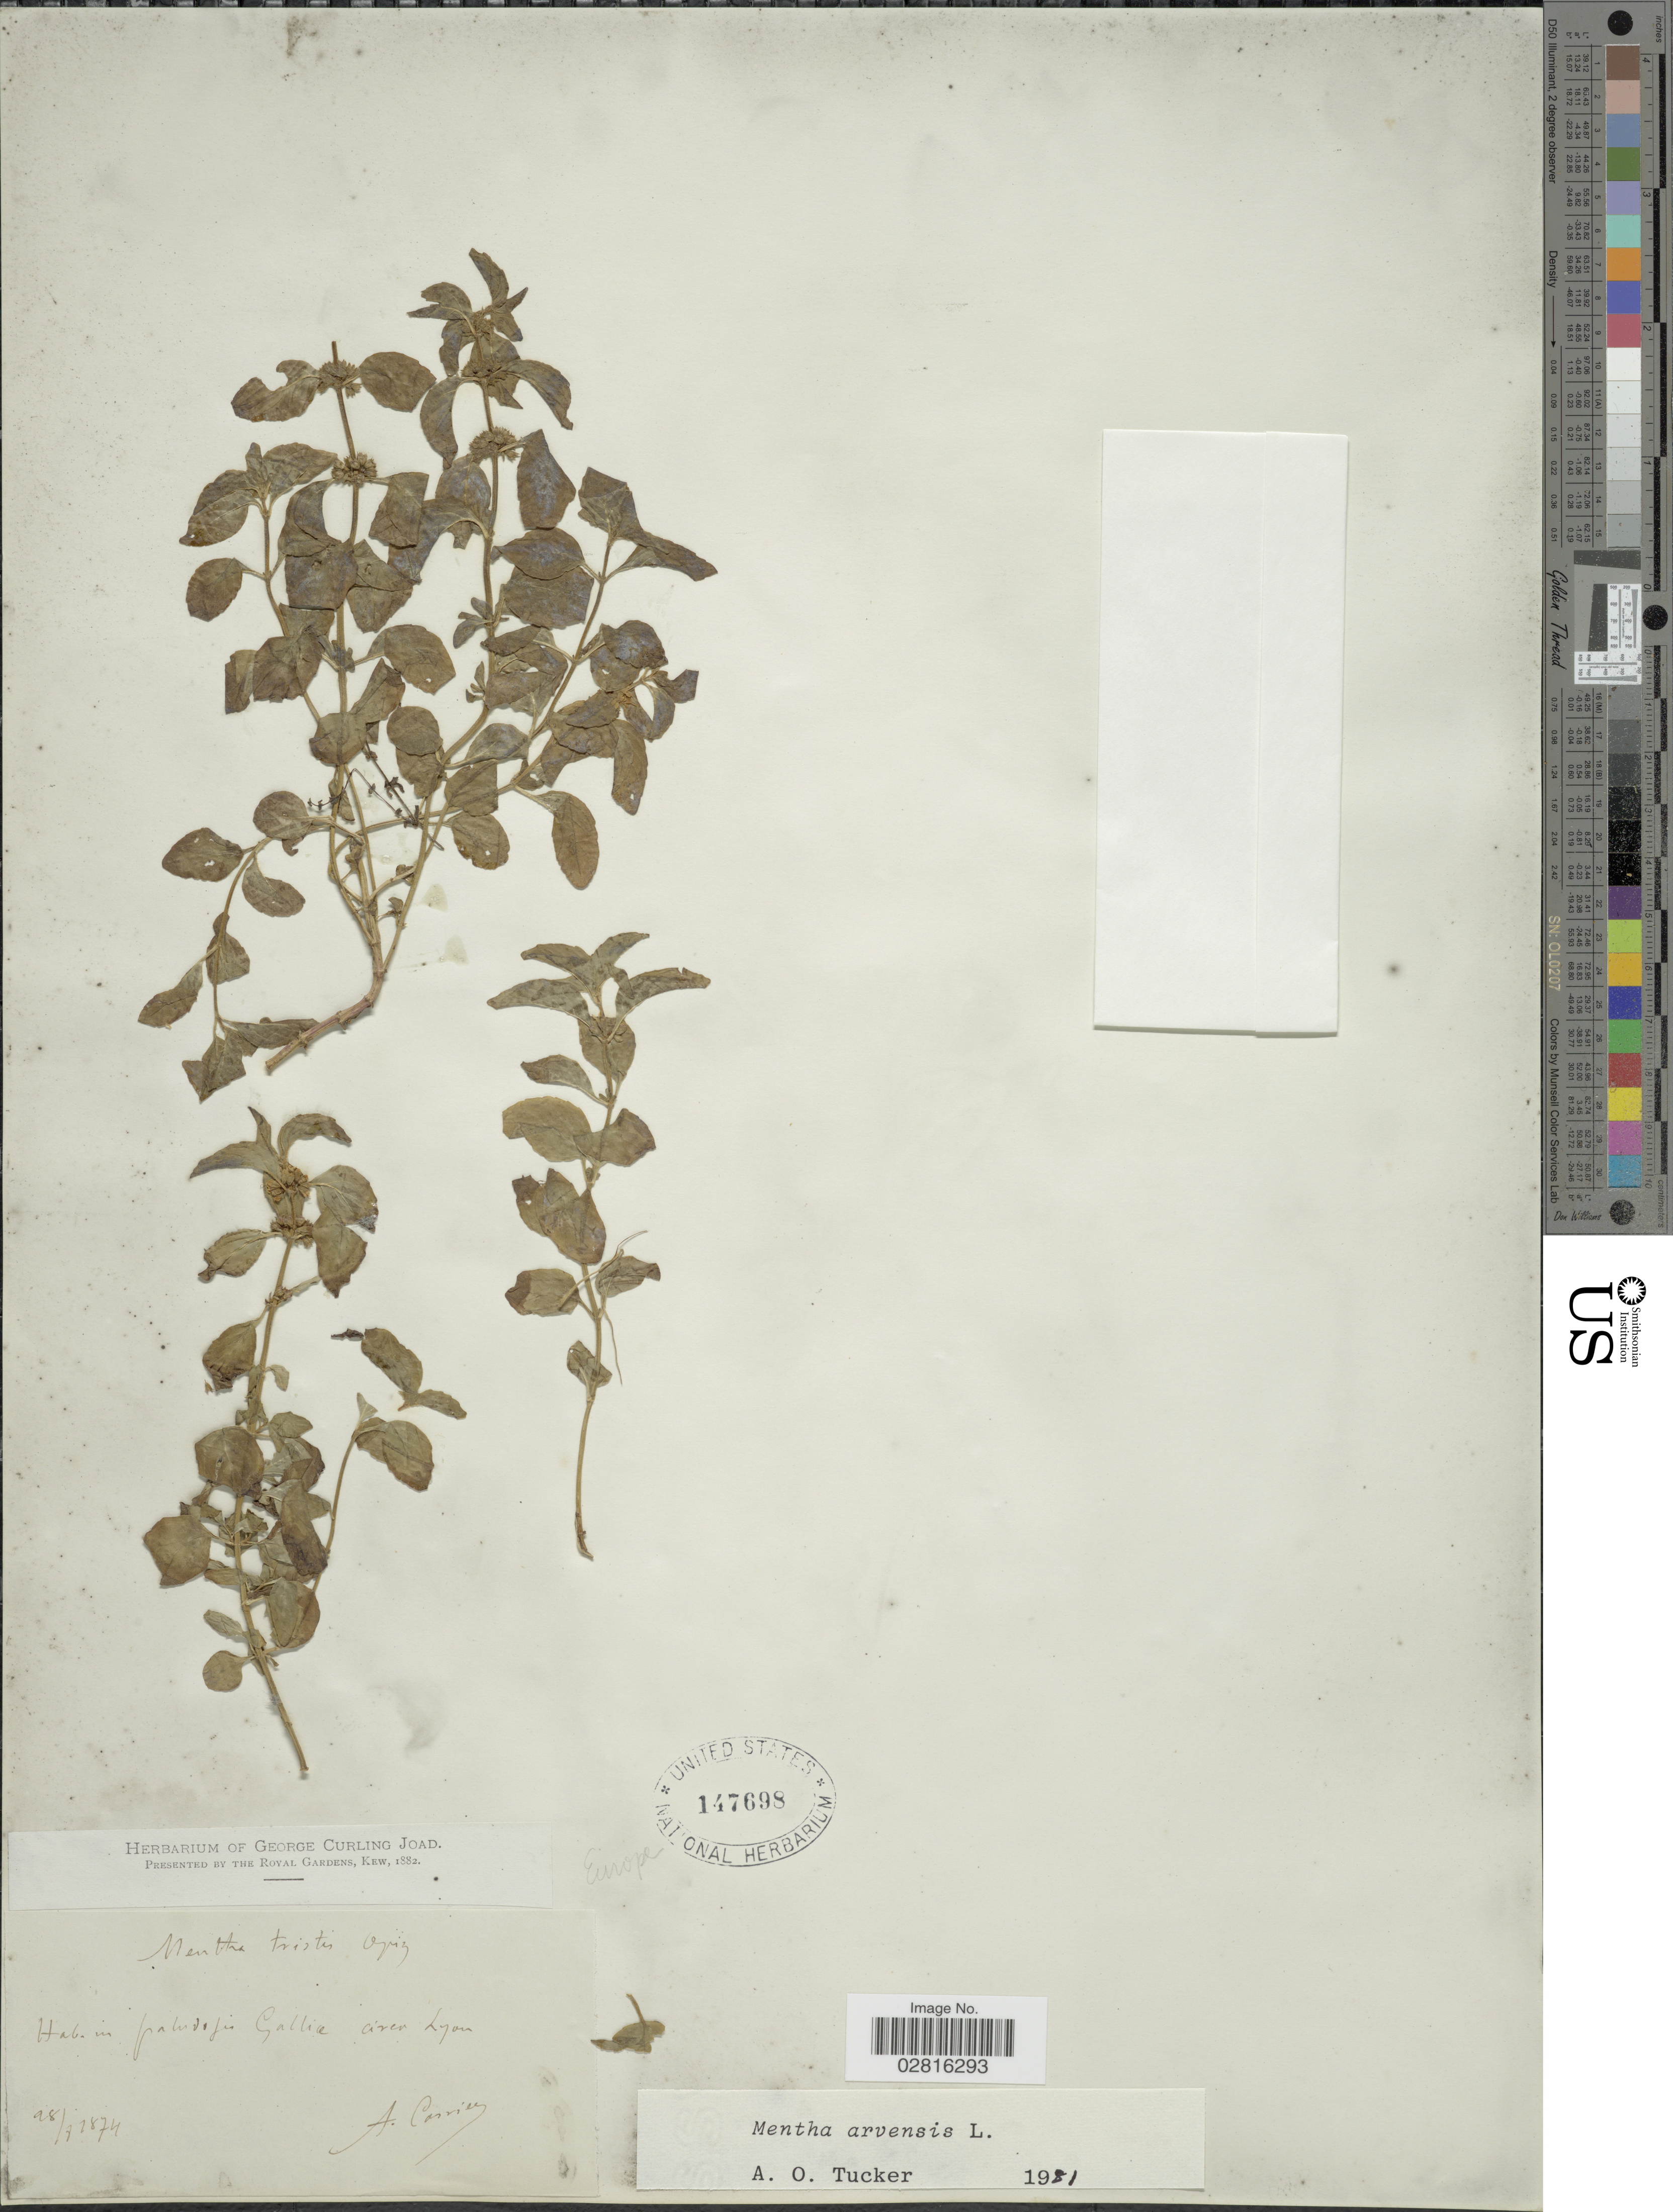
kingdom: Plantae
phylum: Tracheophyta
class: Magnoliopsida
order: Lamiales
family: Lamiaceae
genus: Mentha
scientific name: Mentha arvensis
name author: L.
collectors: A. Carriez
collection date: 1874-08-28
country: France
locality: In paludosis Galliæ circa Lyon.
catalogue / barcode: US 147698